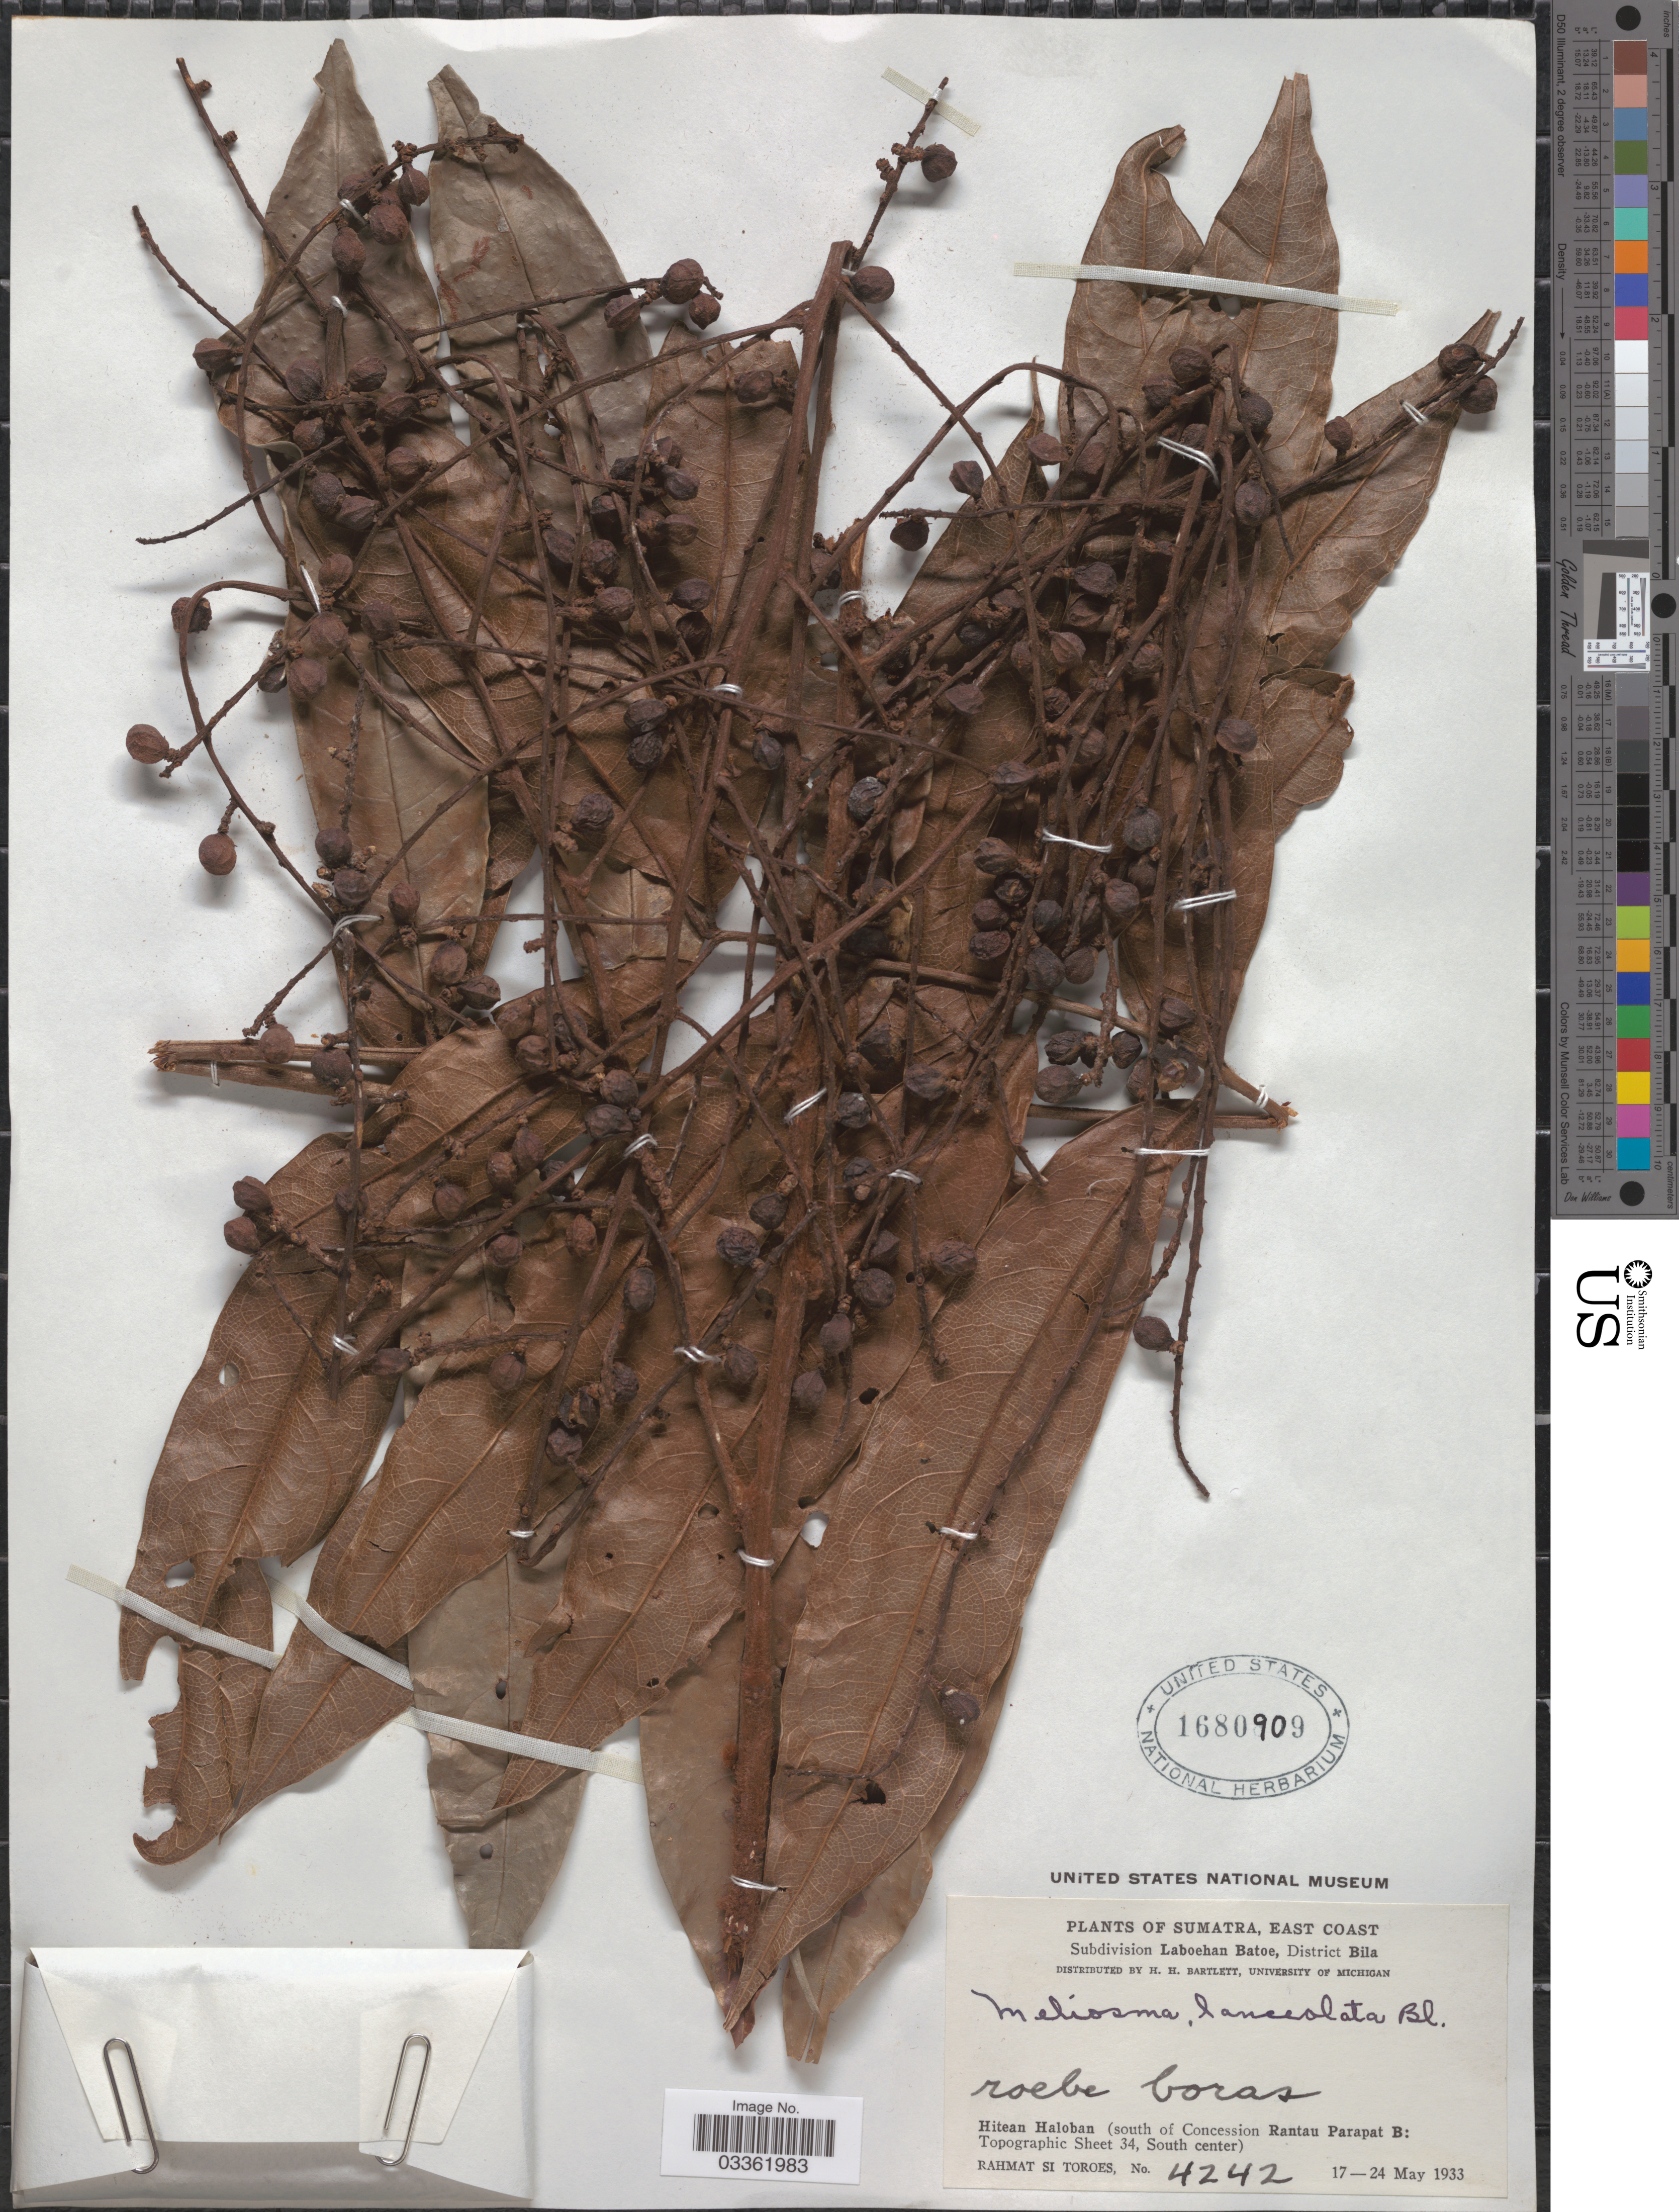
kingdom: Plantae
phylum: Tracheophyta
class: Magnoliopsida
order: Proteales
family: Sabiaceae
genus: Meliosma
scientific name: Meliosma lanceolata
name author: Blume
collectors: Rahmat Si Boeea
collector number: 4242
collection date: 1933-05-17/1933-05-24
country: Indonesia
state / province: Sumatra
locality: East Coast, Subdivision Laboehan Batoe, District Bila, Hitean Haloban (south of Concession Rantau Parapat B: Topographic Sheet 34, South center).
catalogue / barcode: US 1680909